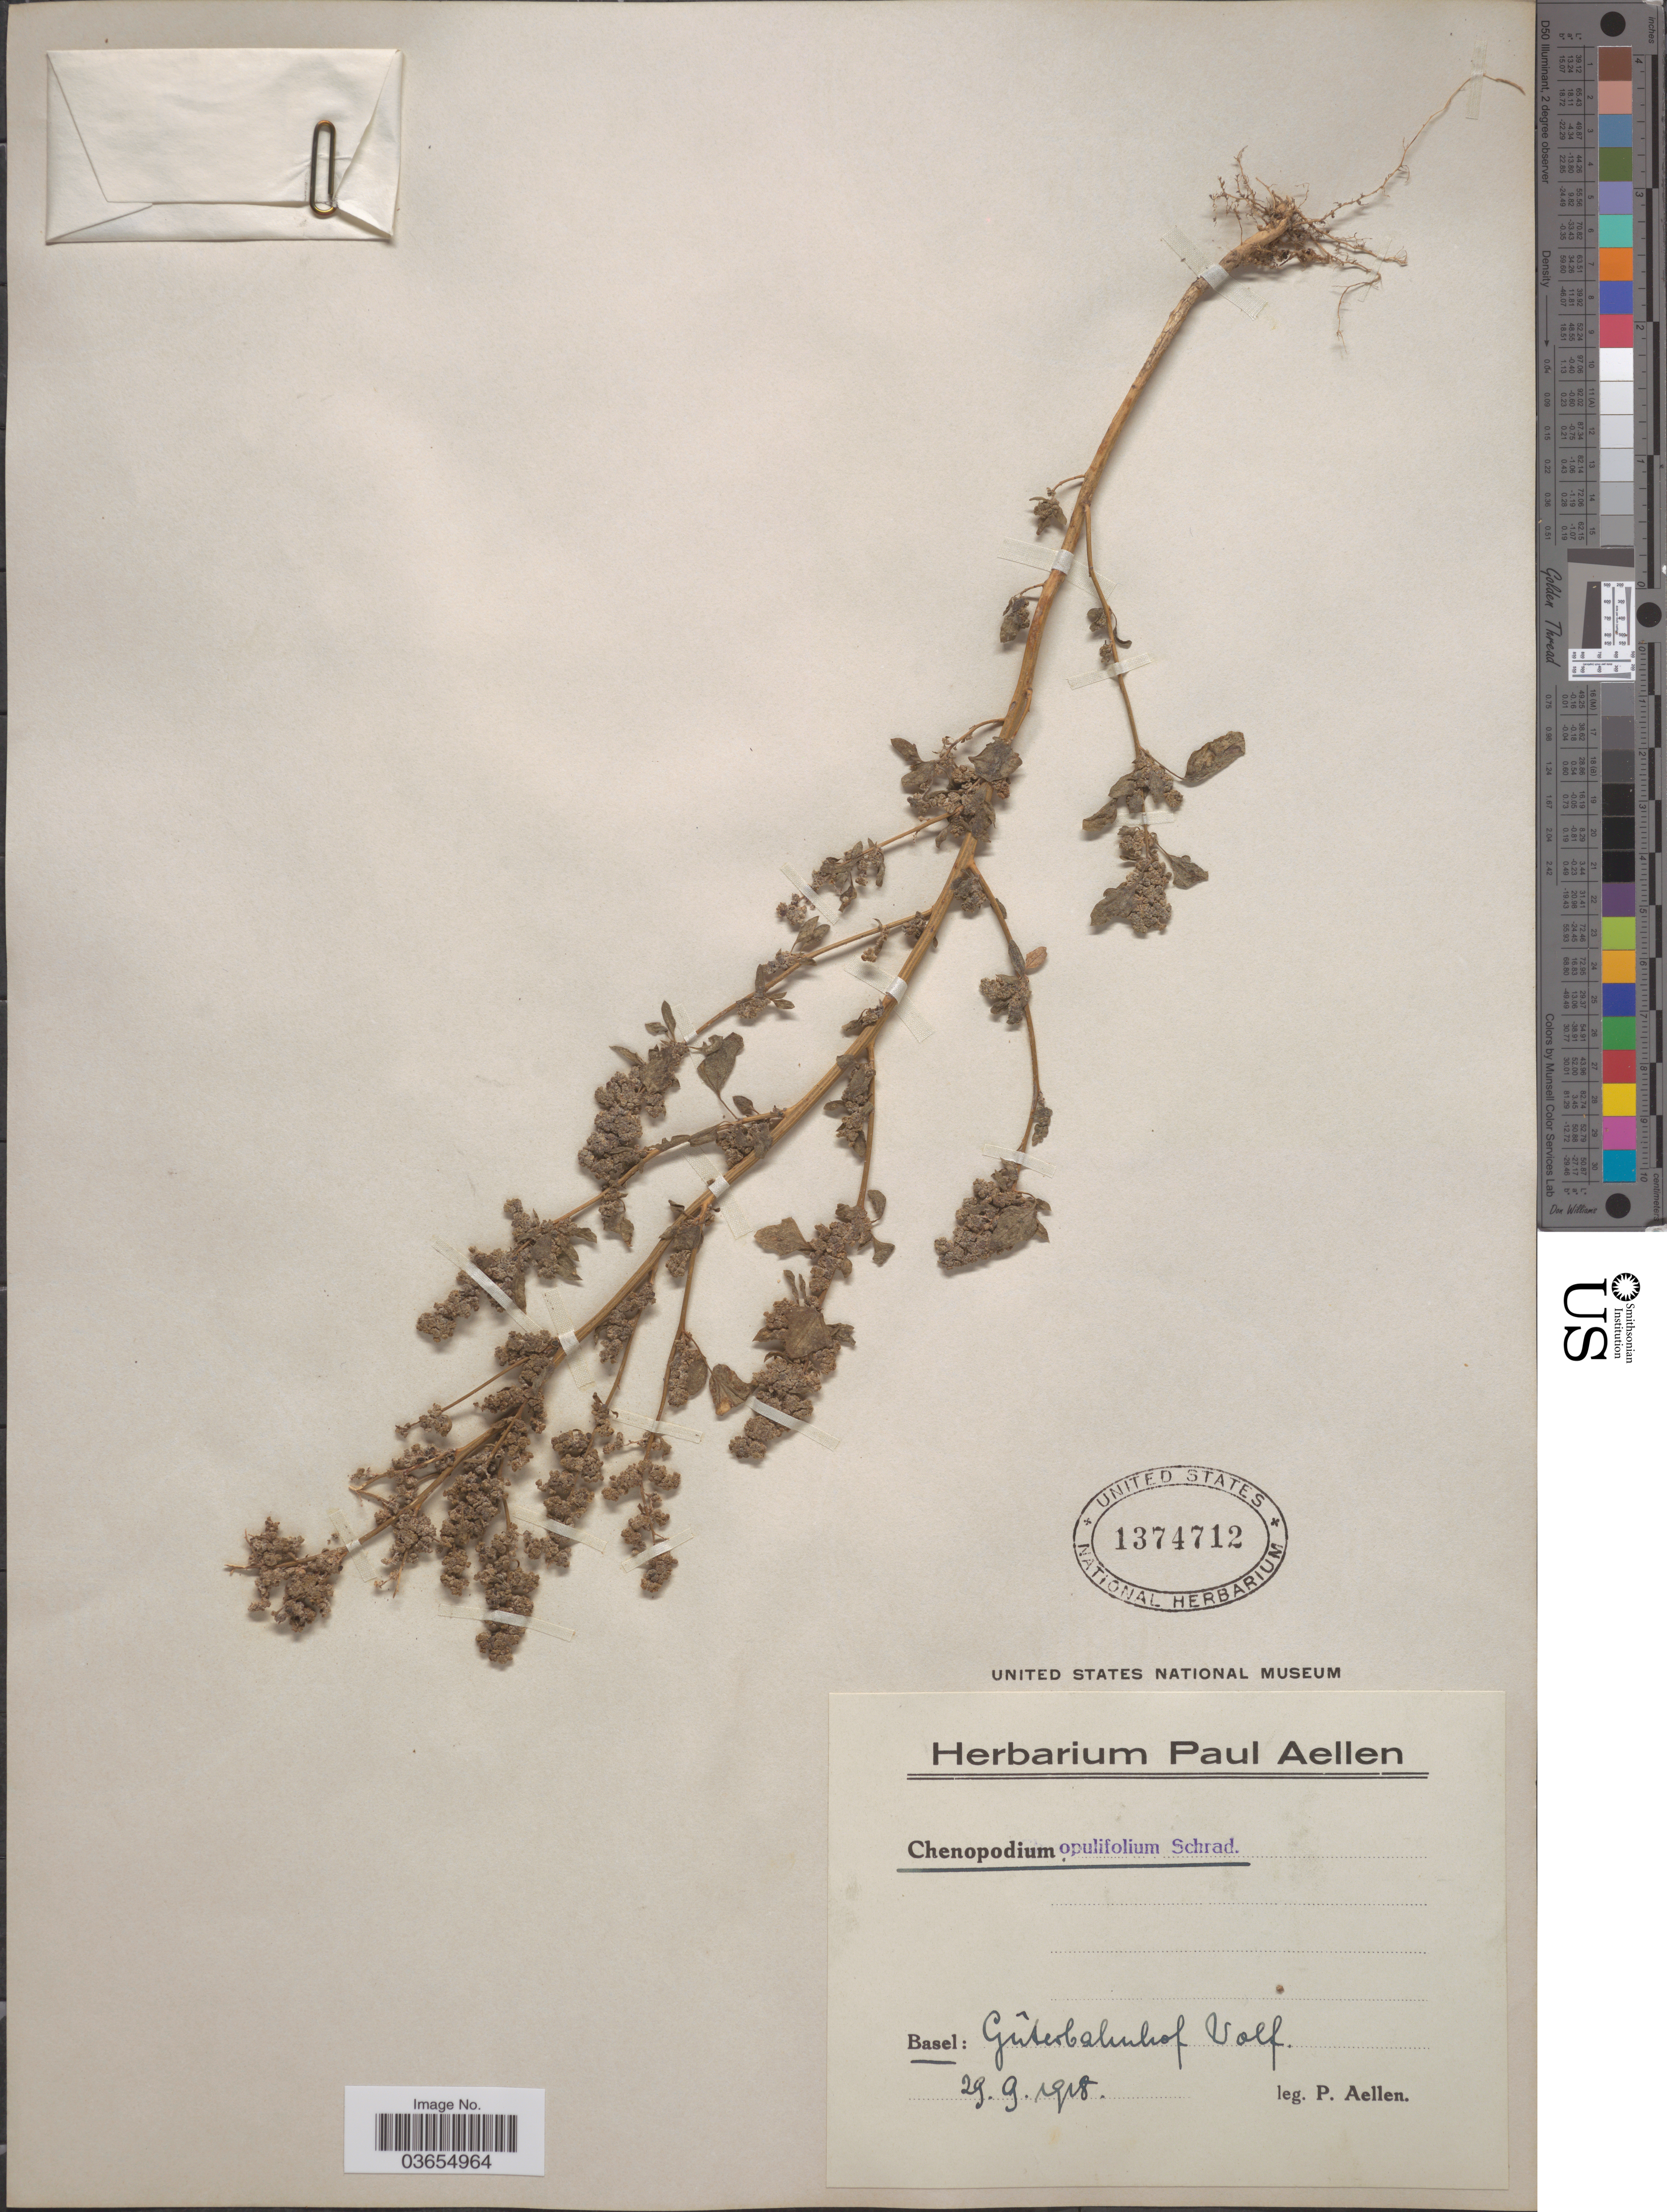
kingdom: Plantae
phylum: Tracheophyta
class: Magnoliopsida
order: Caryophyllales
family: Amaranthaceae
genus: Chenopodium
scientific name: Chenopodium opulifolium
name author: Schrad. ex W.D.J. Koch & Ziz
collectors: P. Aellen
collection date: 1918-09-29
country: Switzerland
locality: Basel: Gûterbahnhof Wolf.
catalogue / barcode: US 1374712